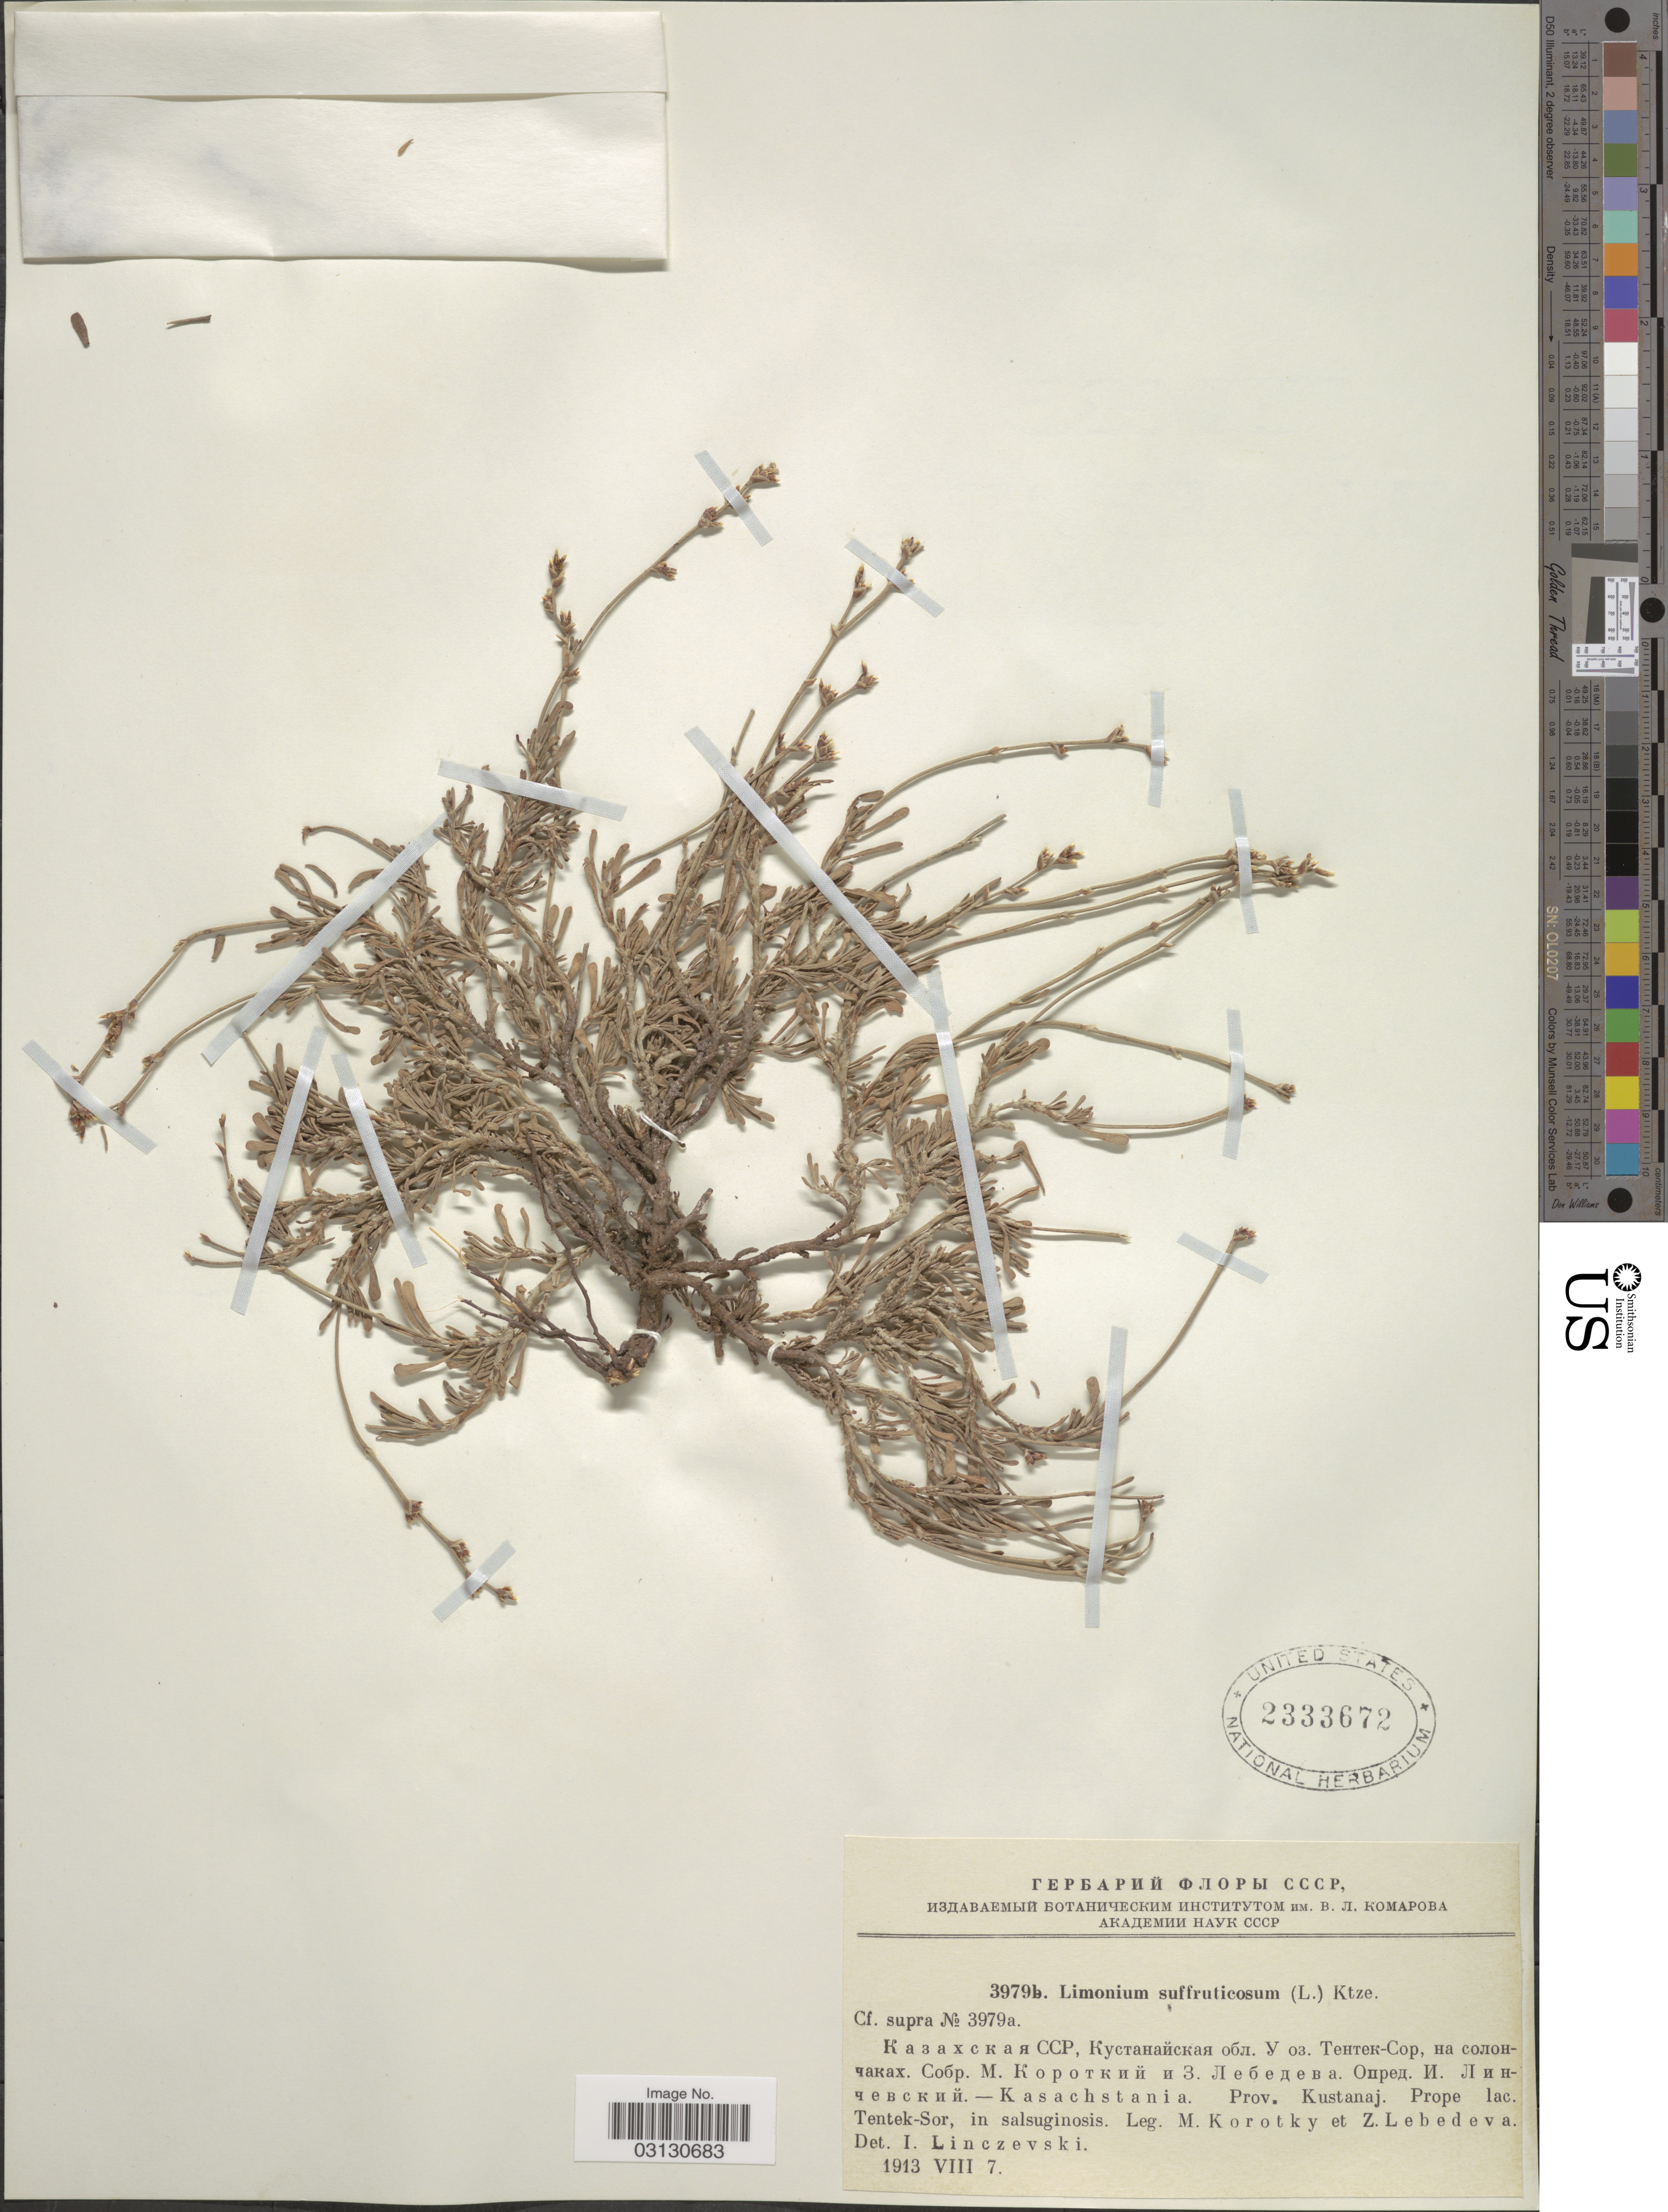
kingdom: Plantae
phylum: Tracheophyta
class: Magnoliopsida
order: Caryophyllales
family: Plumbaginaceae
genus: Limonium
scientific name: Limonium suffruticosum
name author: (L.) Kuntze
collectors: M. Korotky & Z. Lebedeva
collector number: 3979b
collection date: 1913-08-07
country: Kazakhstan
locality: Kasachstania, Prov. Kustanaj, Prope lac. Tentek-Sor, in salsuginosis.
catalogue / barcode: US 2333672